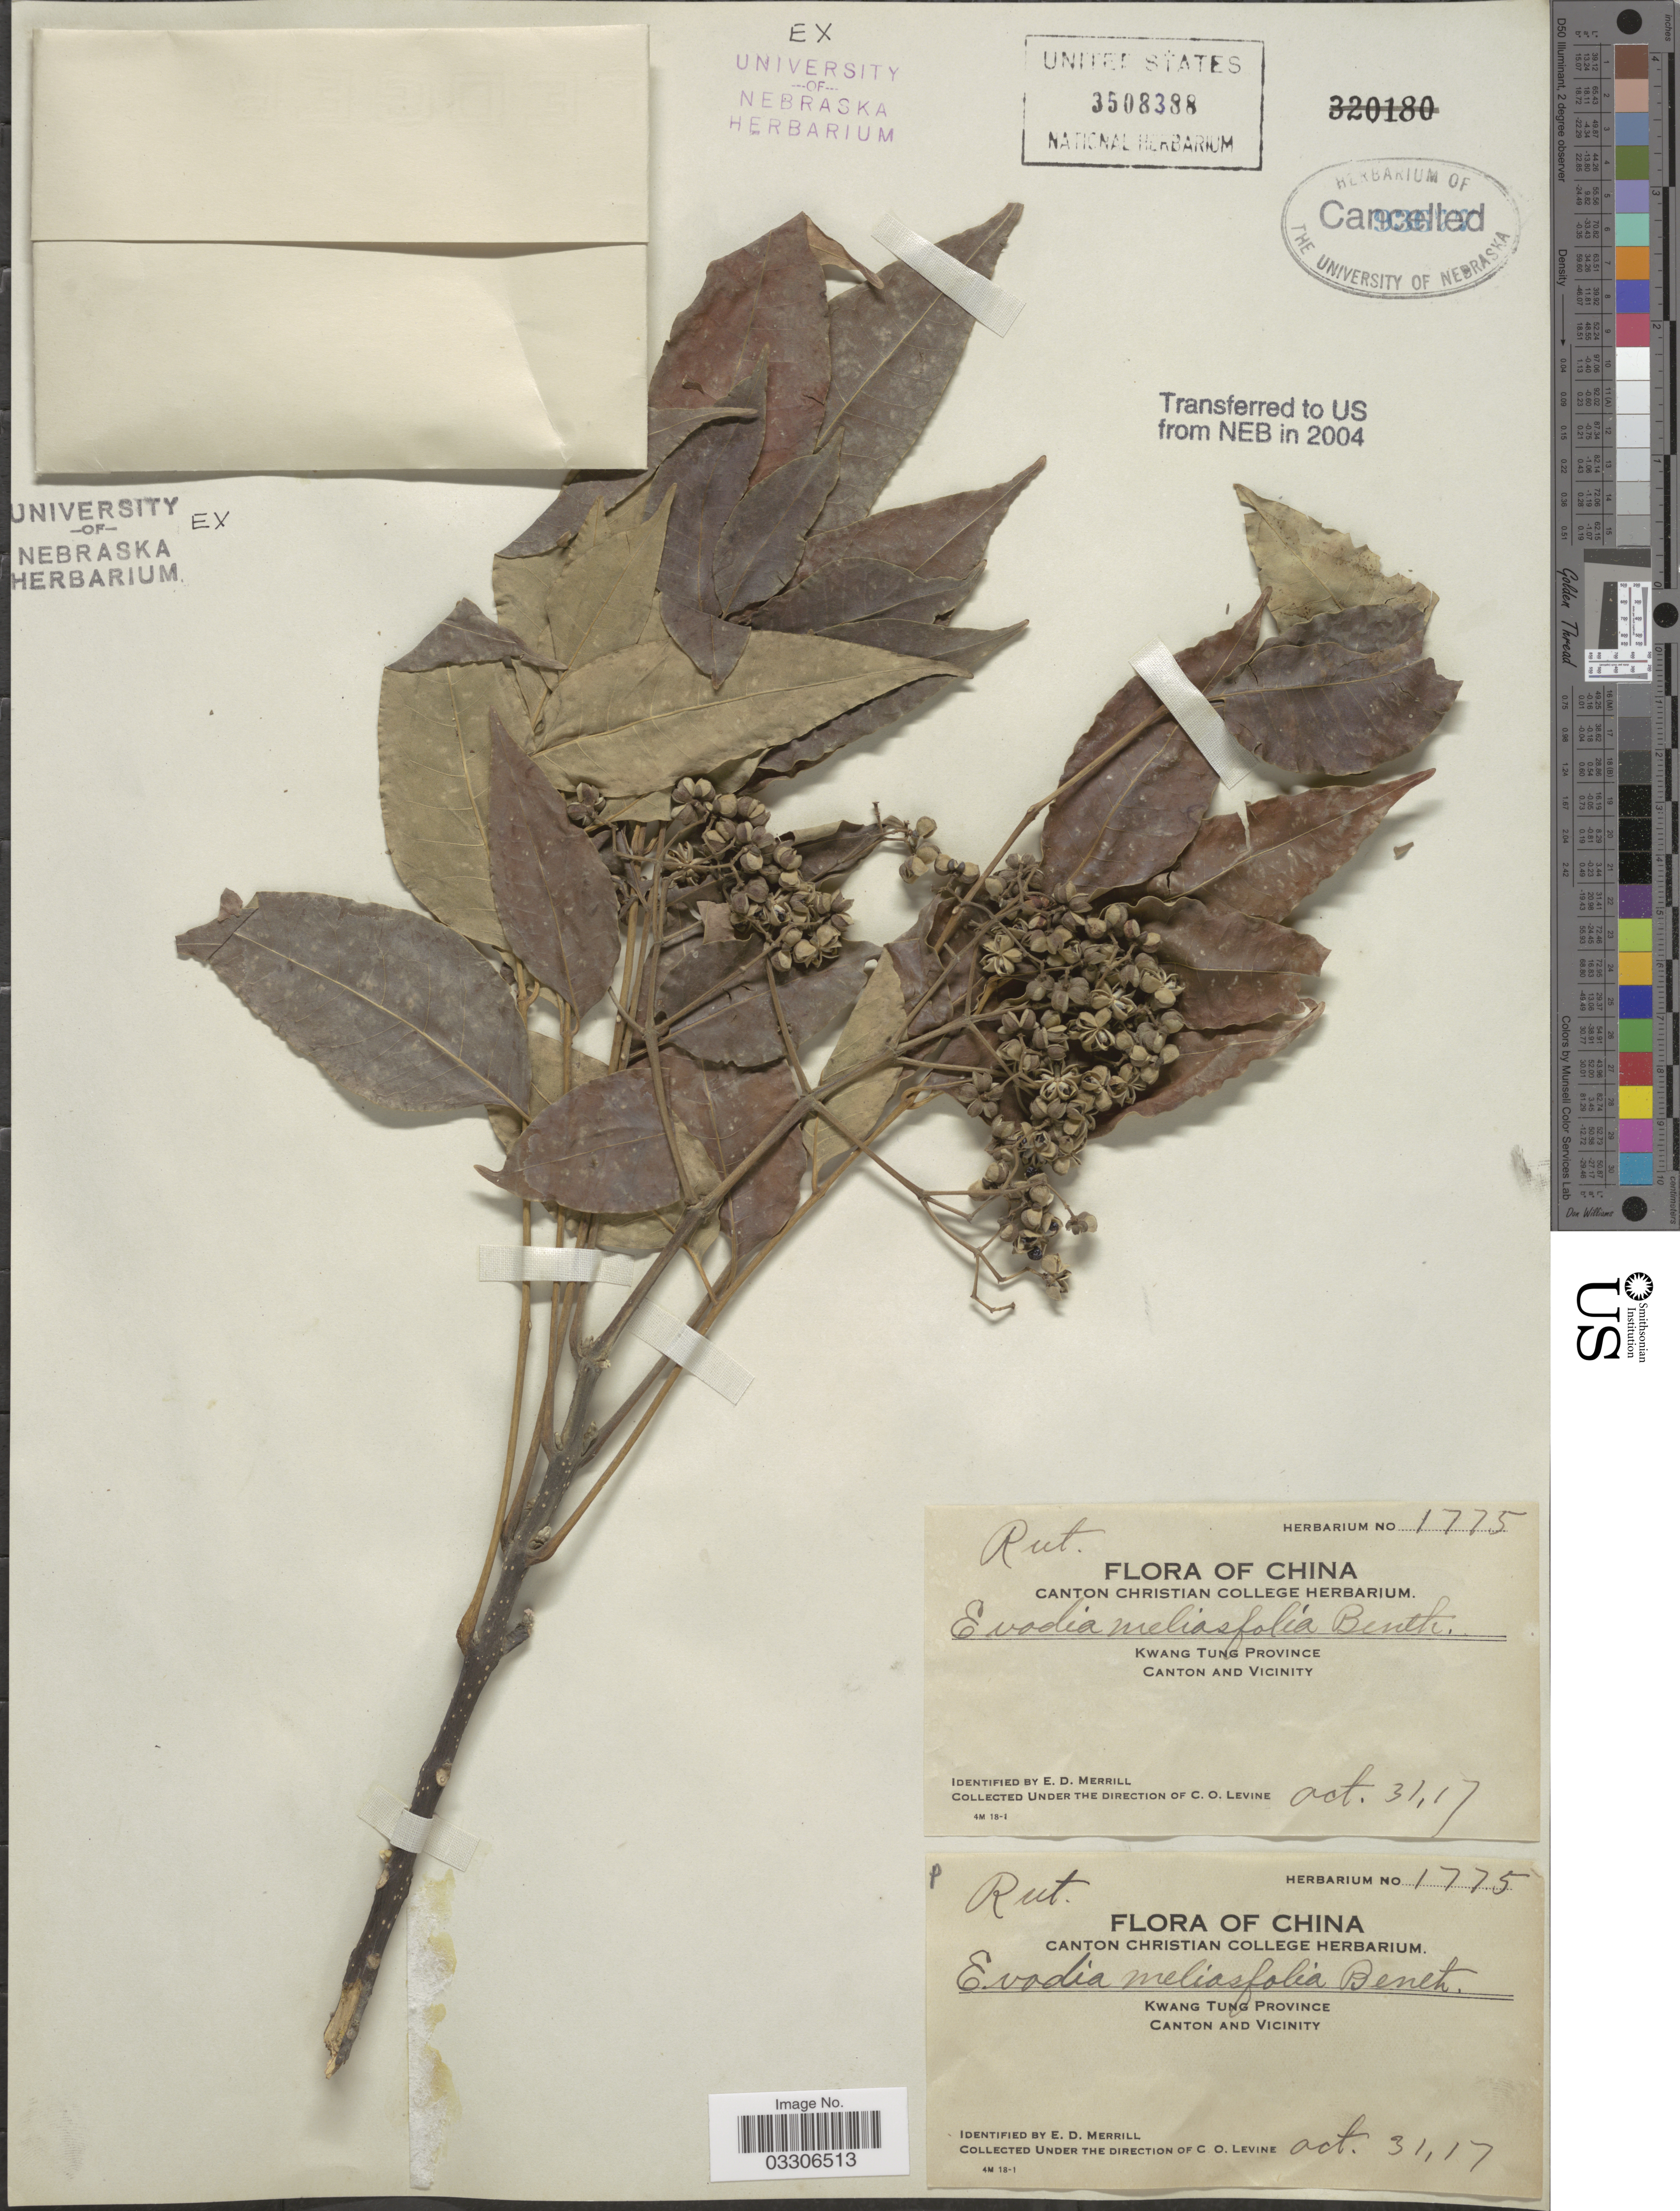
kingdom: Plantae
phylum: Tracheophyta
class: Magnoliopsida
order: Sapindales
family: Rutaceae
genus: Tetradium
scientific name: Tetradium glabrifolium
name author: (Champ. ex Benth.) T.G. Hartley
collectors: E. D. Merrill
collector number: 1775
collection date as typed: Transcribed d/m/y: 31/10/17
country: China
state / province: Guangdong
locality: Kwang Tung Province. Canton and Vicinity.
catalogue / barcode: US 3508388